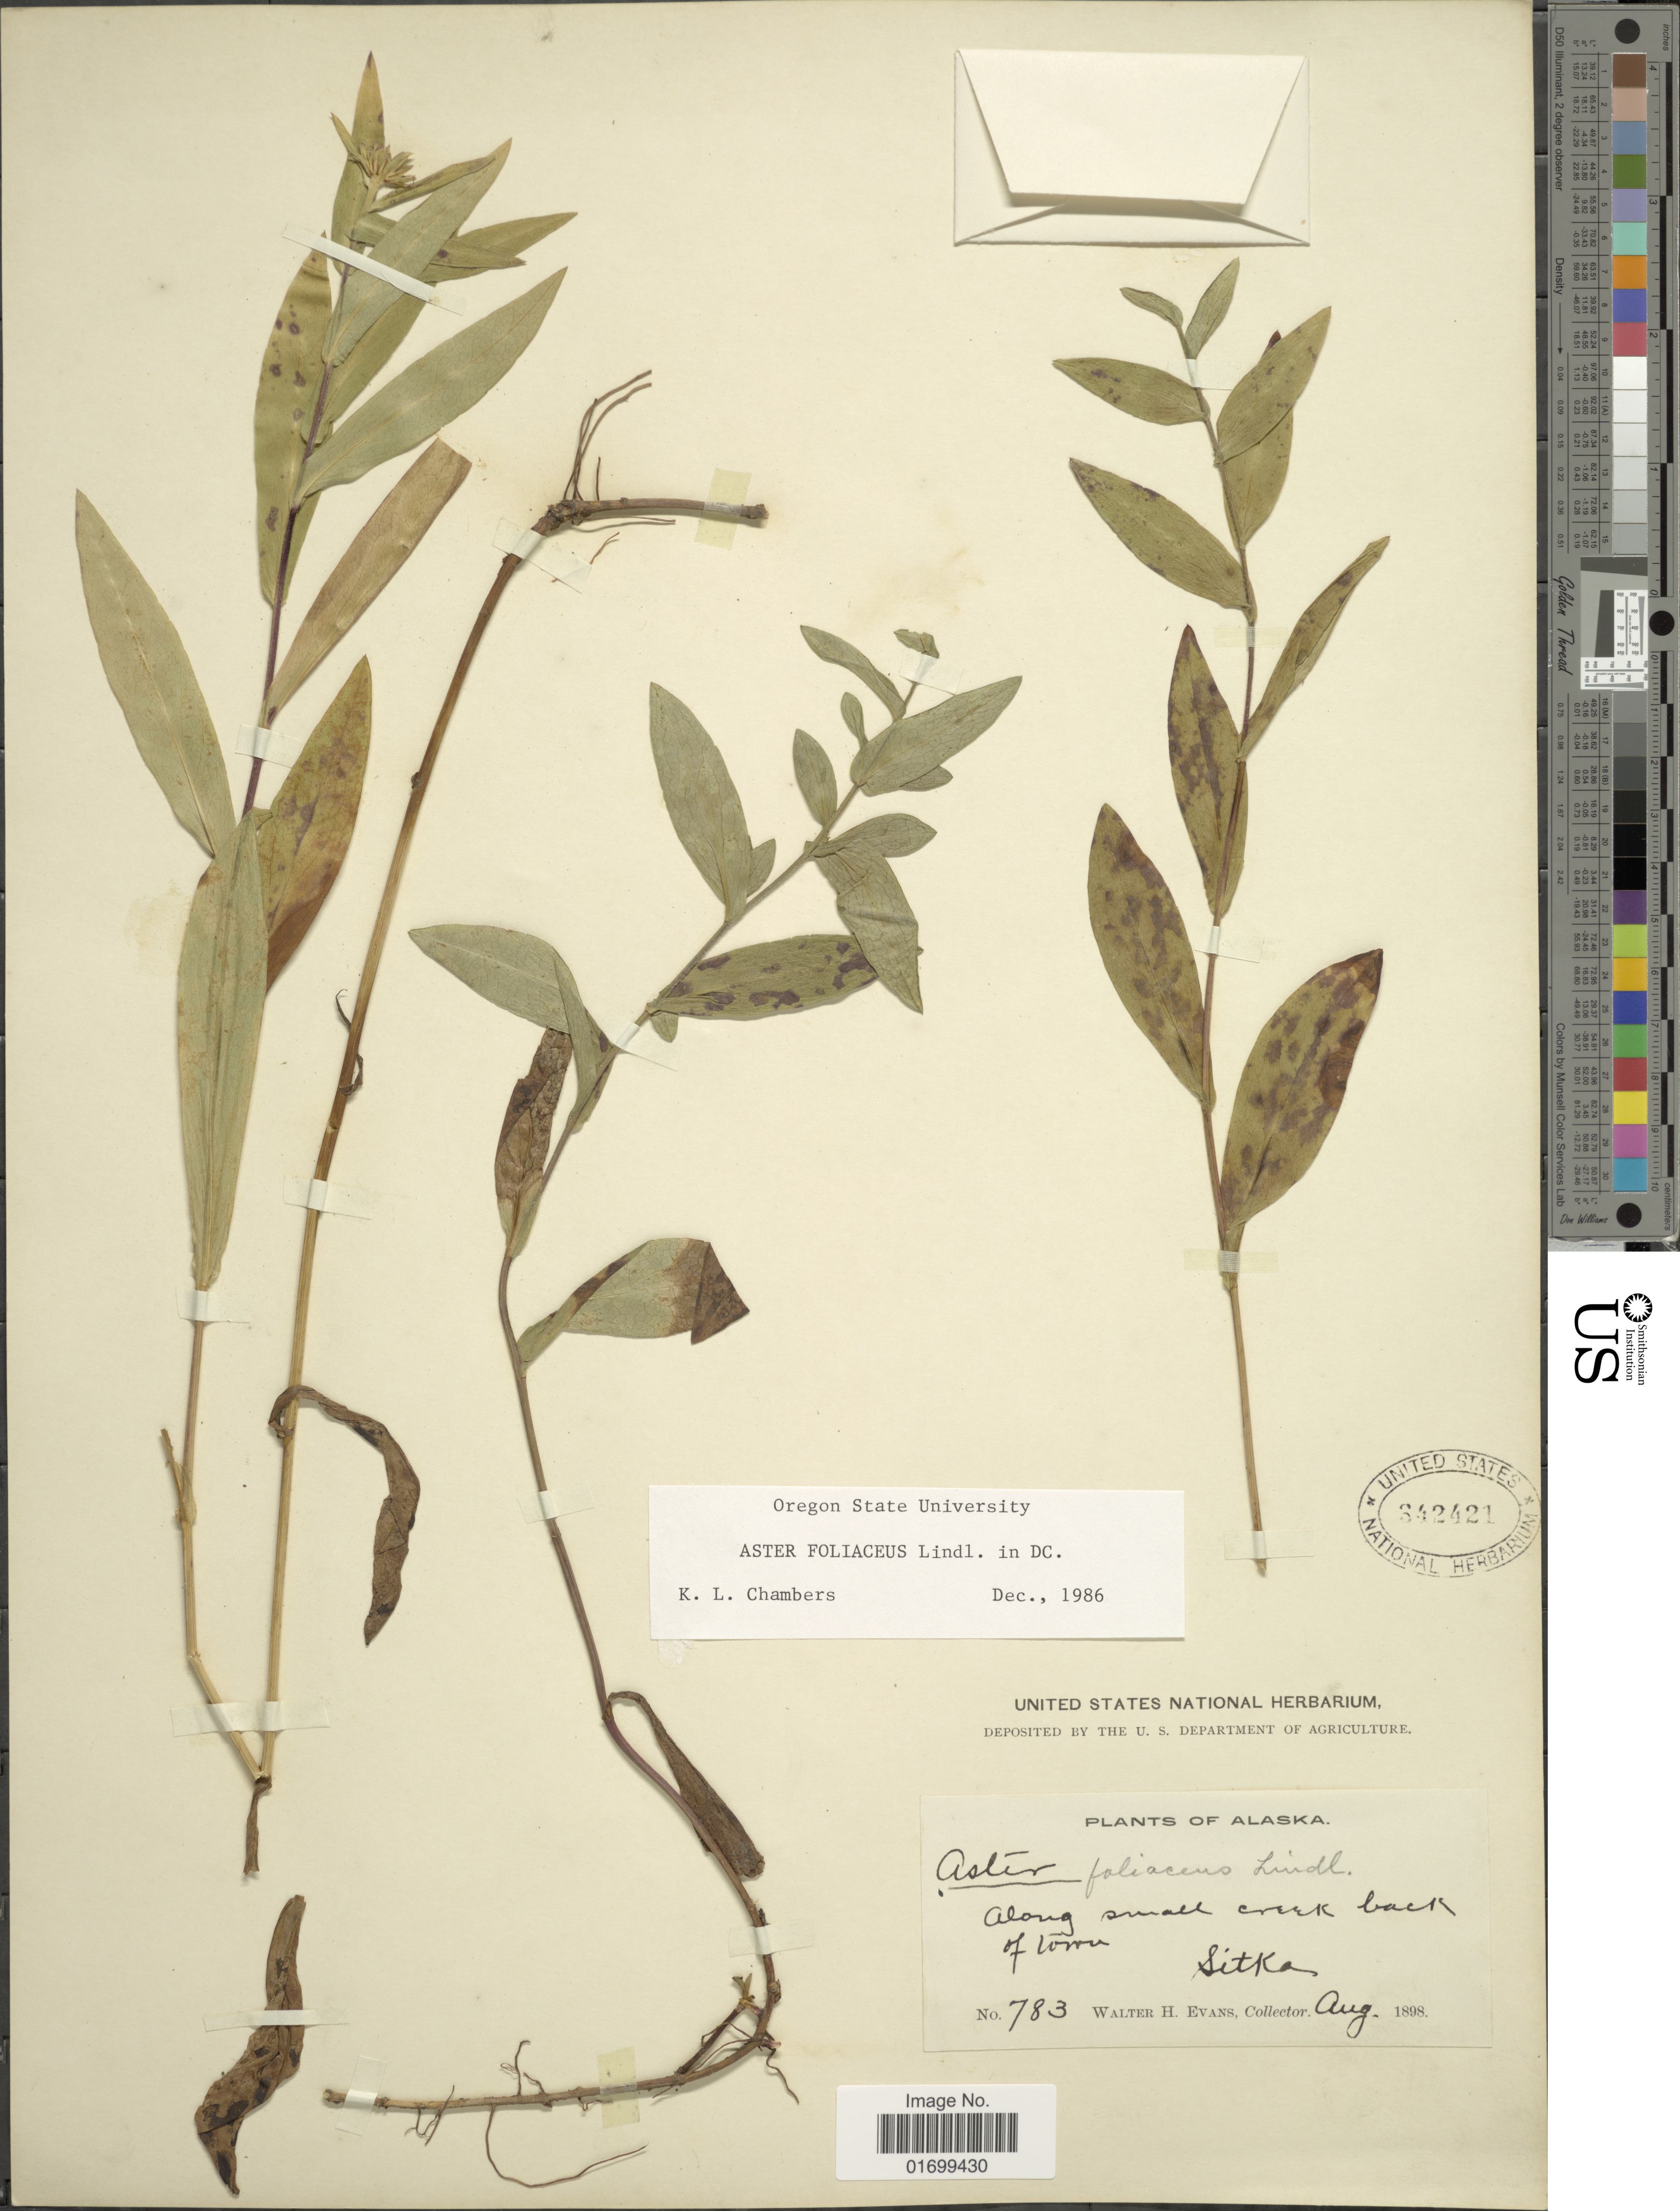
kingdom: Plantae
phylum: Tracheophyta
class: Magnoliopsida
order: Asterales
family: Asteraceae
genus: Symphyotrichum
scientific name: Symphyotrichum foliaceum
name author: (Lindl. ex DC.) G.L. Nesom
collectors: W. H. Evans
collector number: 783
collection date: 1898-08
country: United States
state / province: Alaska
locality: Along small creek back of town, Sitka.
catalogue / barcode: US 342421